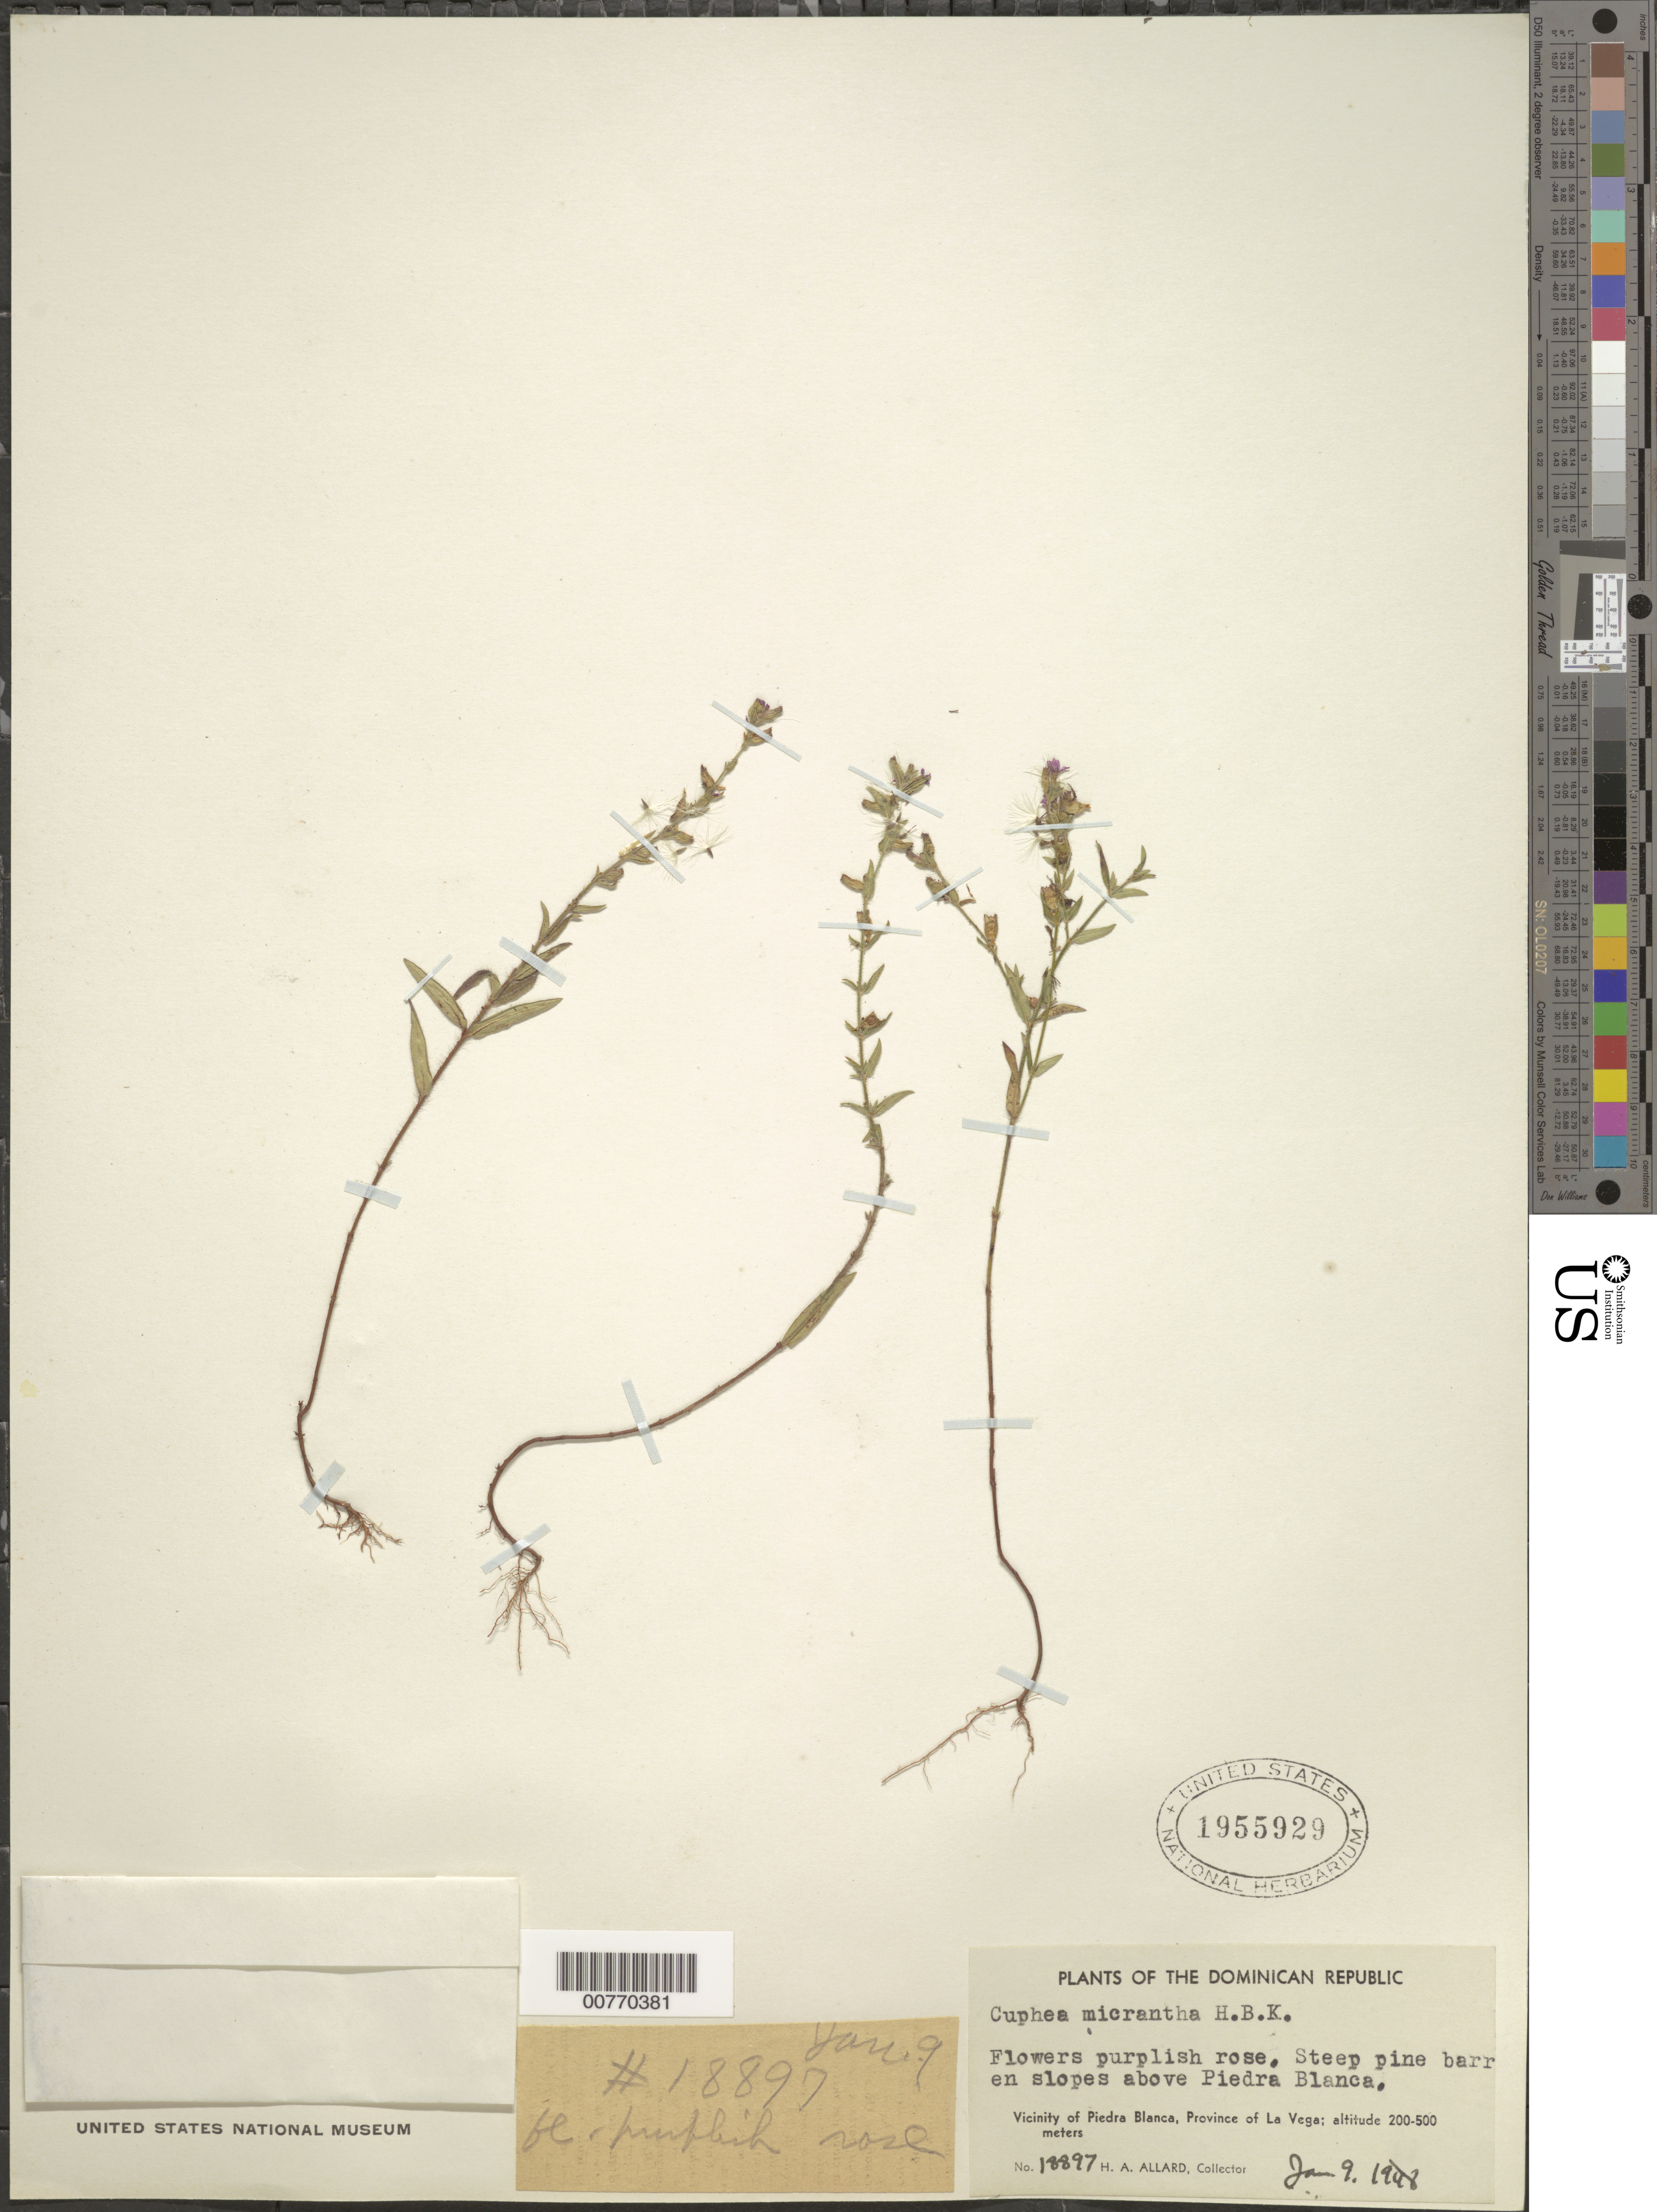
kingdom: Plantae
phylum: Tracheophyta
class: Magnoliopsida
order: Myrtales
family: Lythraceae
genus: Cuphea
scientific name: Cuphea micrantha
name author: Kunth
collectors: H. A. Allard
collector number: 18897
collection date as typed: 09 Jan 1948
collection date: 1948-01-09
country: Dominican Republic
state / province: La Vega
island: Hispaniola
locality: Vicinity of Piedra Blanca, above Piedra Blanca.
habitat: Steep pine barren in slopes.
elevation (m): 200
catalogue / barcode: US 1955929